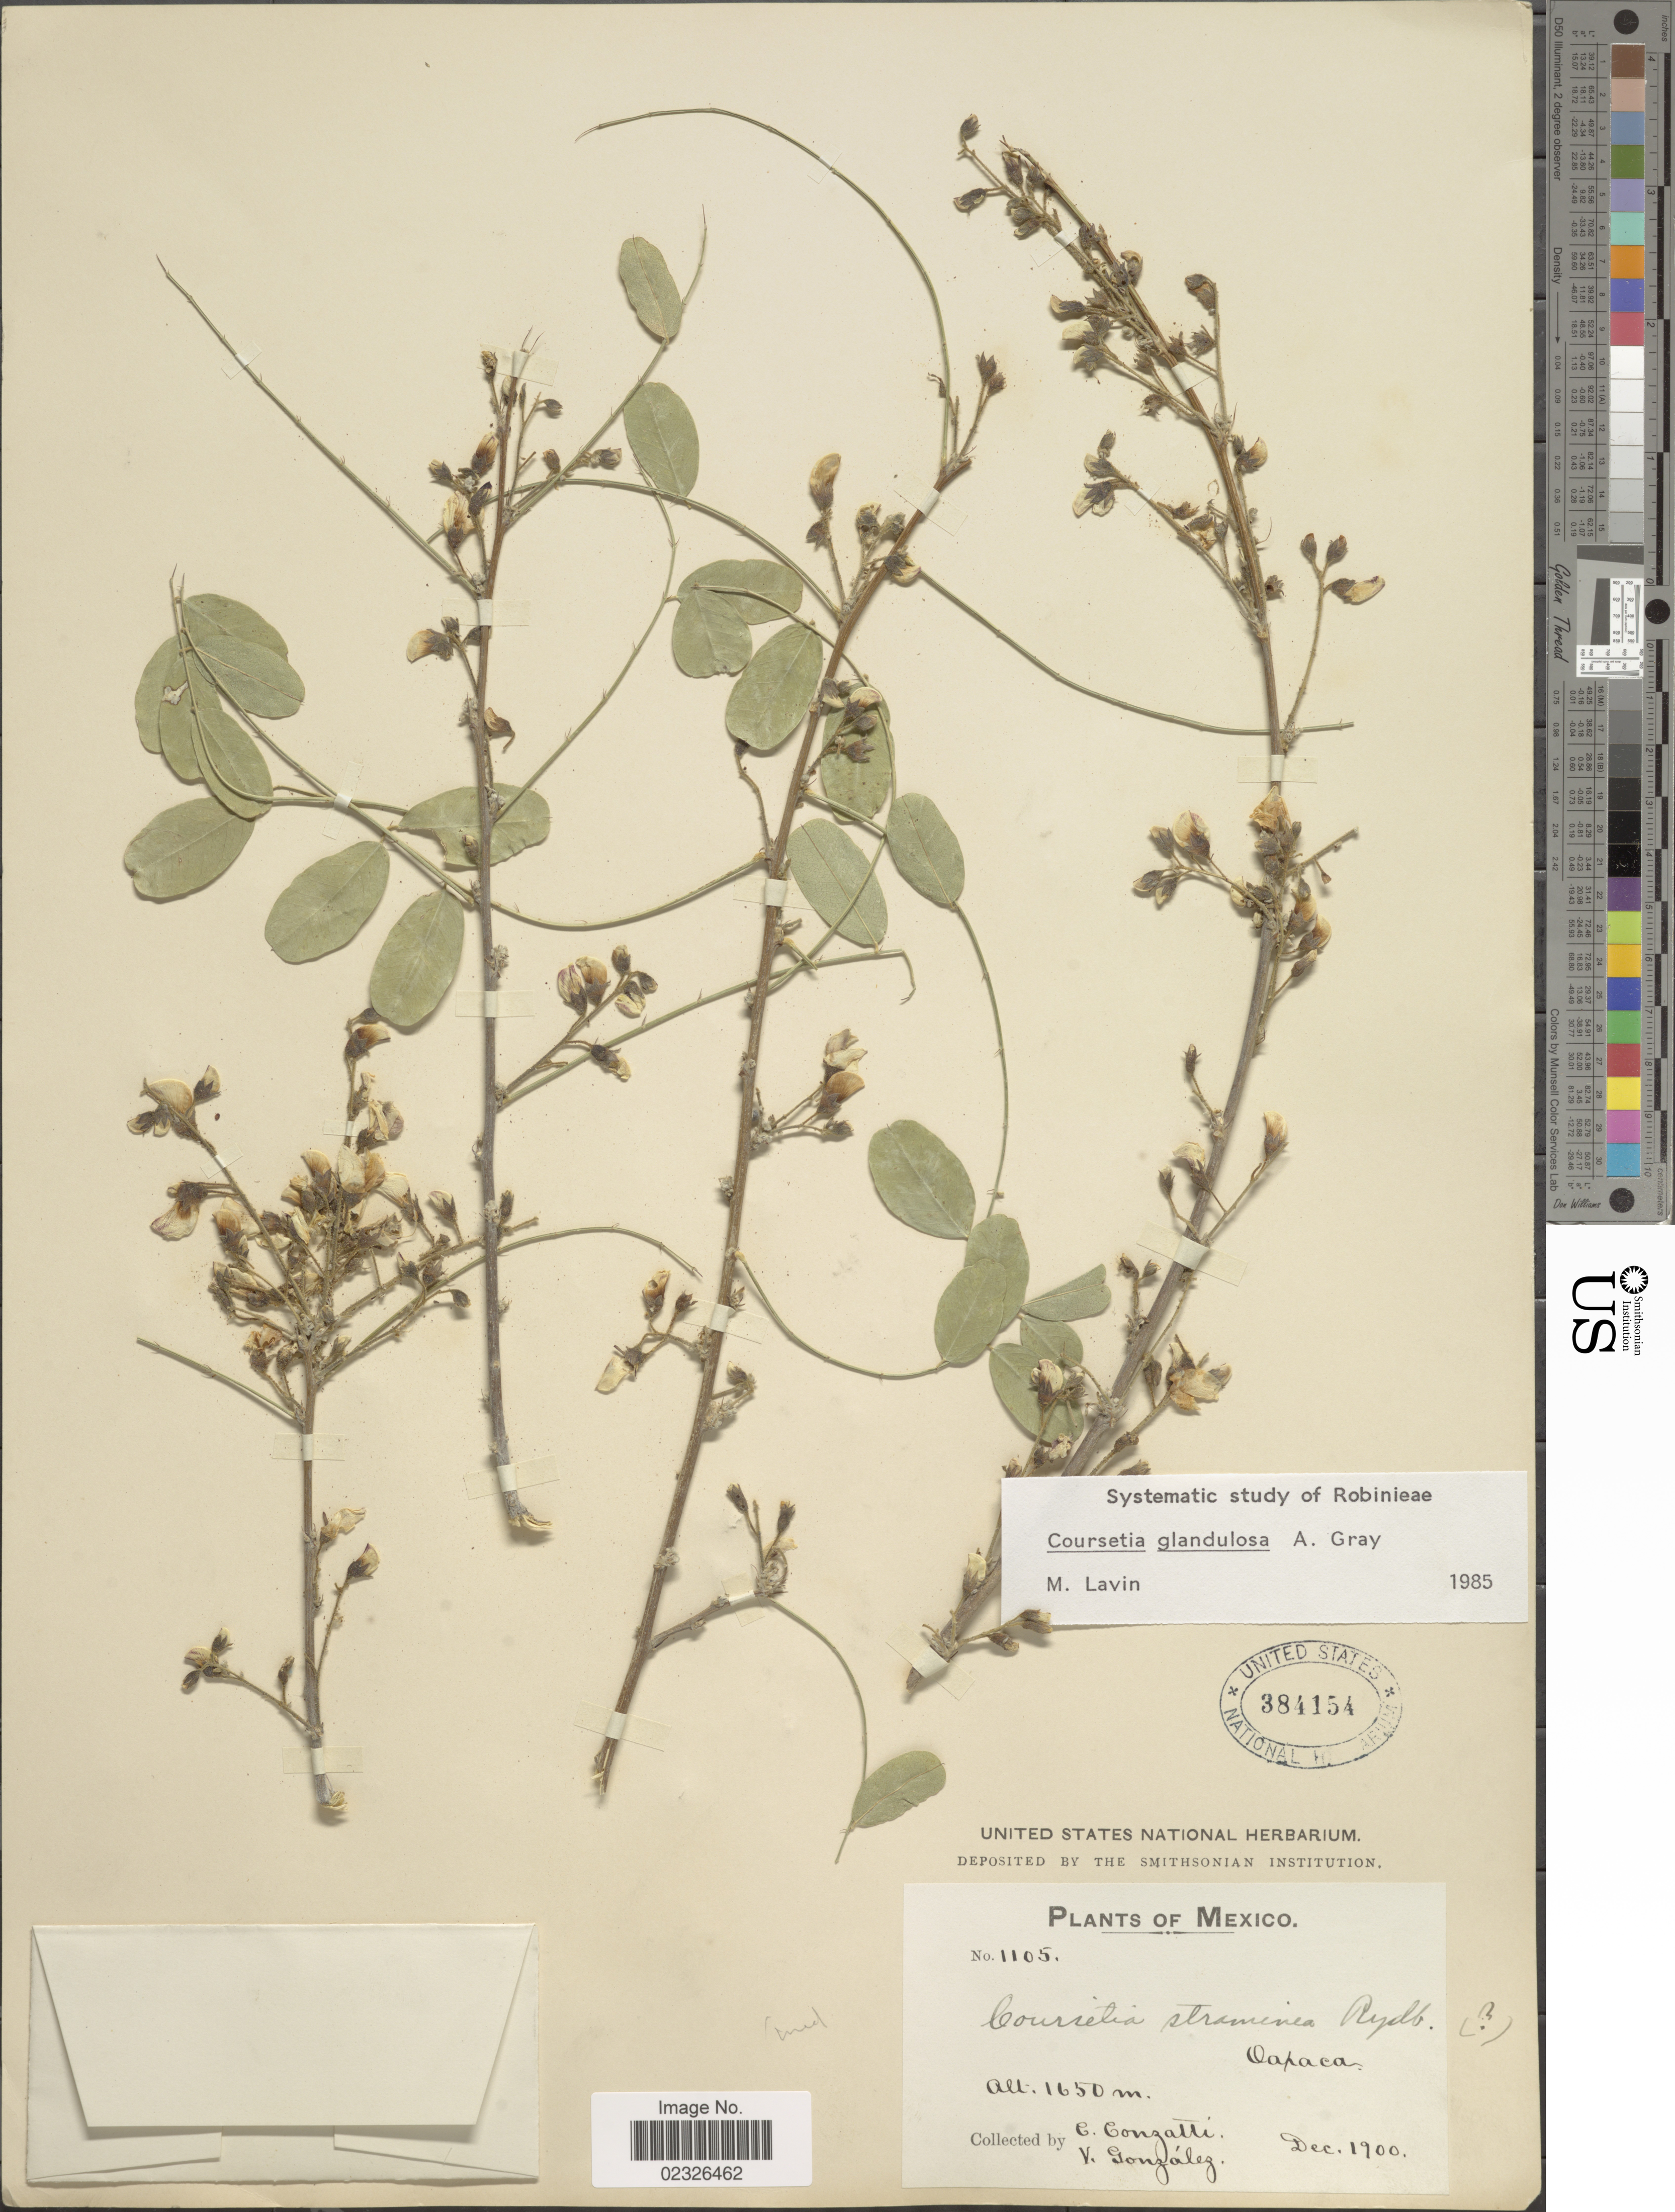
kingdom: Plantae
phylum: Tracheophyta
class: Magnoliopsida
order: Fabales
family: Fabaceae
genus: Coursetia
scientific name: Coursetia glandulosa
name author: A. Gray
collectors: C. Conzatti & V. González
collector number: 1105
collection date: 1900-12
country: Mexico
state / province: Oaxaca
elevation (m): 1650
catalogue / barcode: US 384154